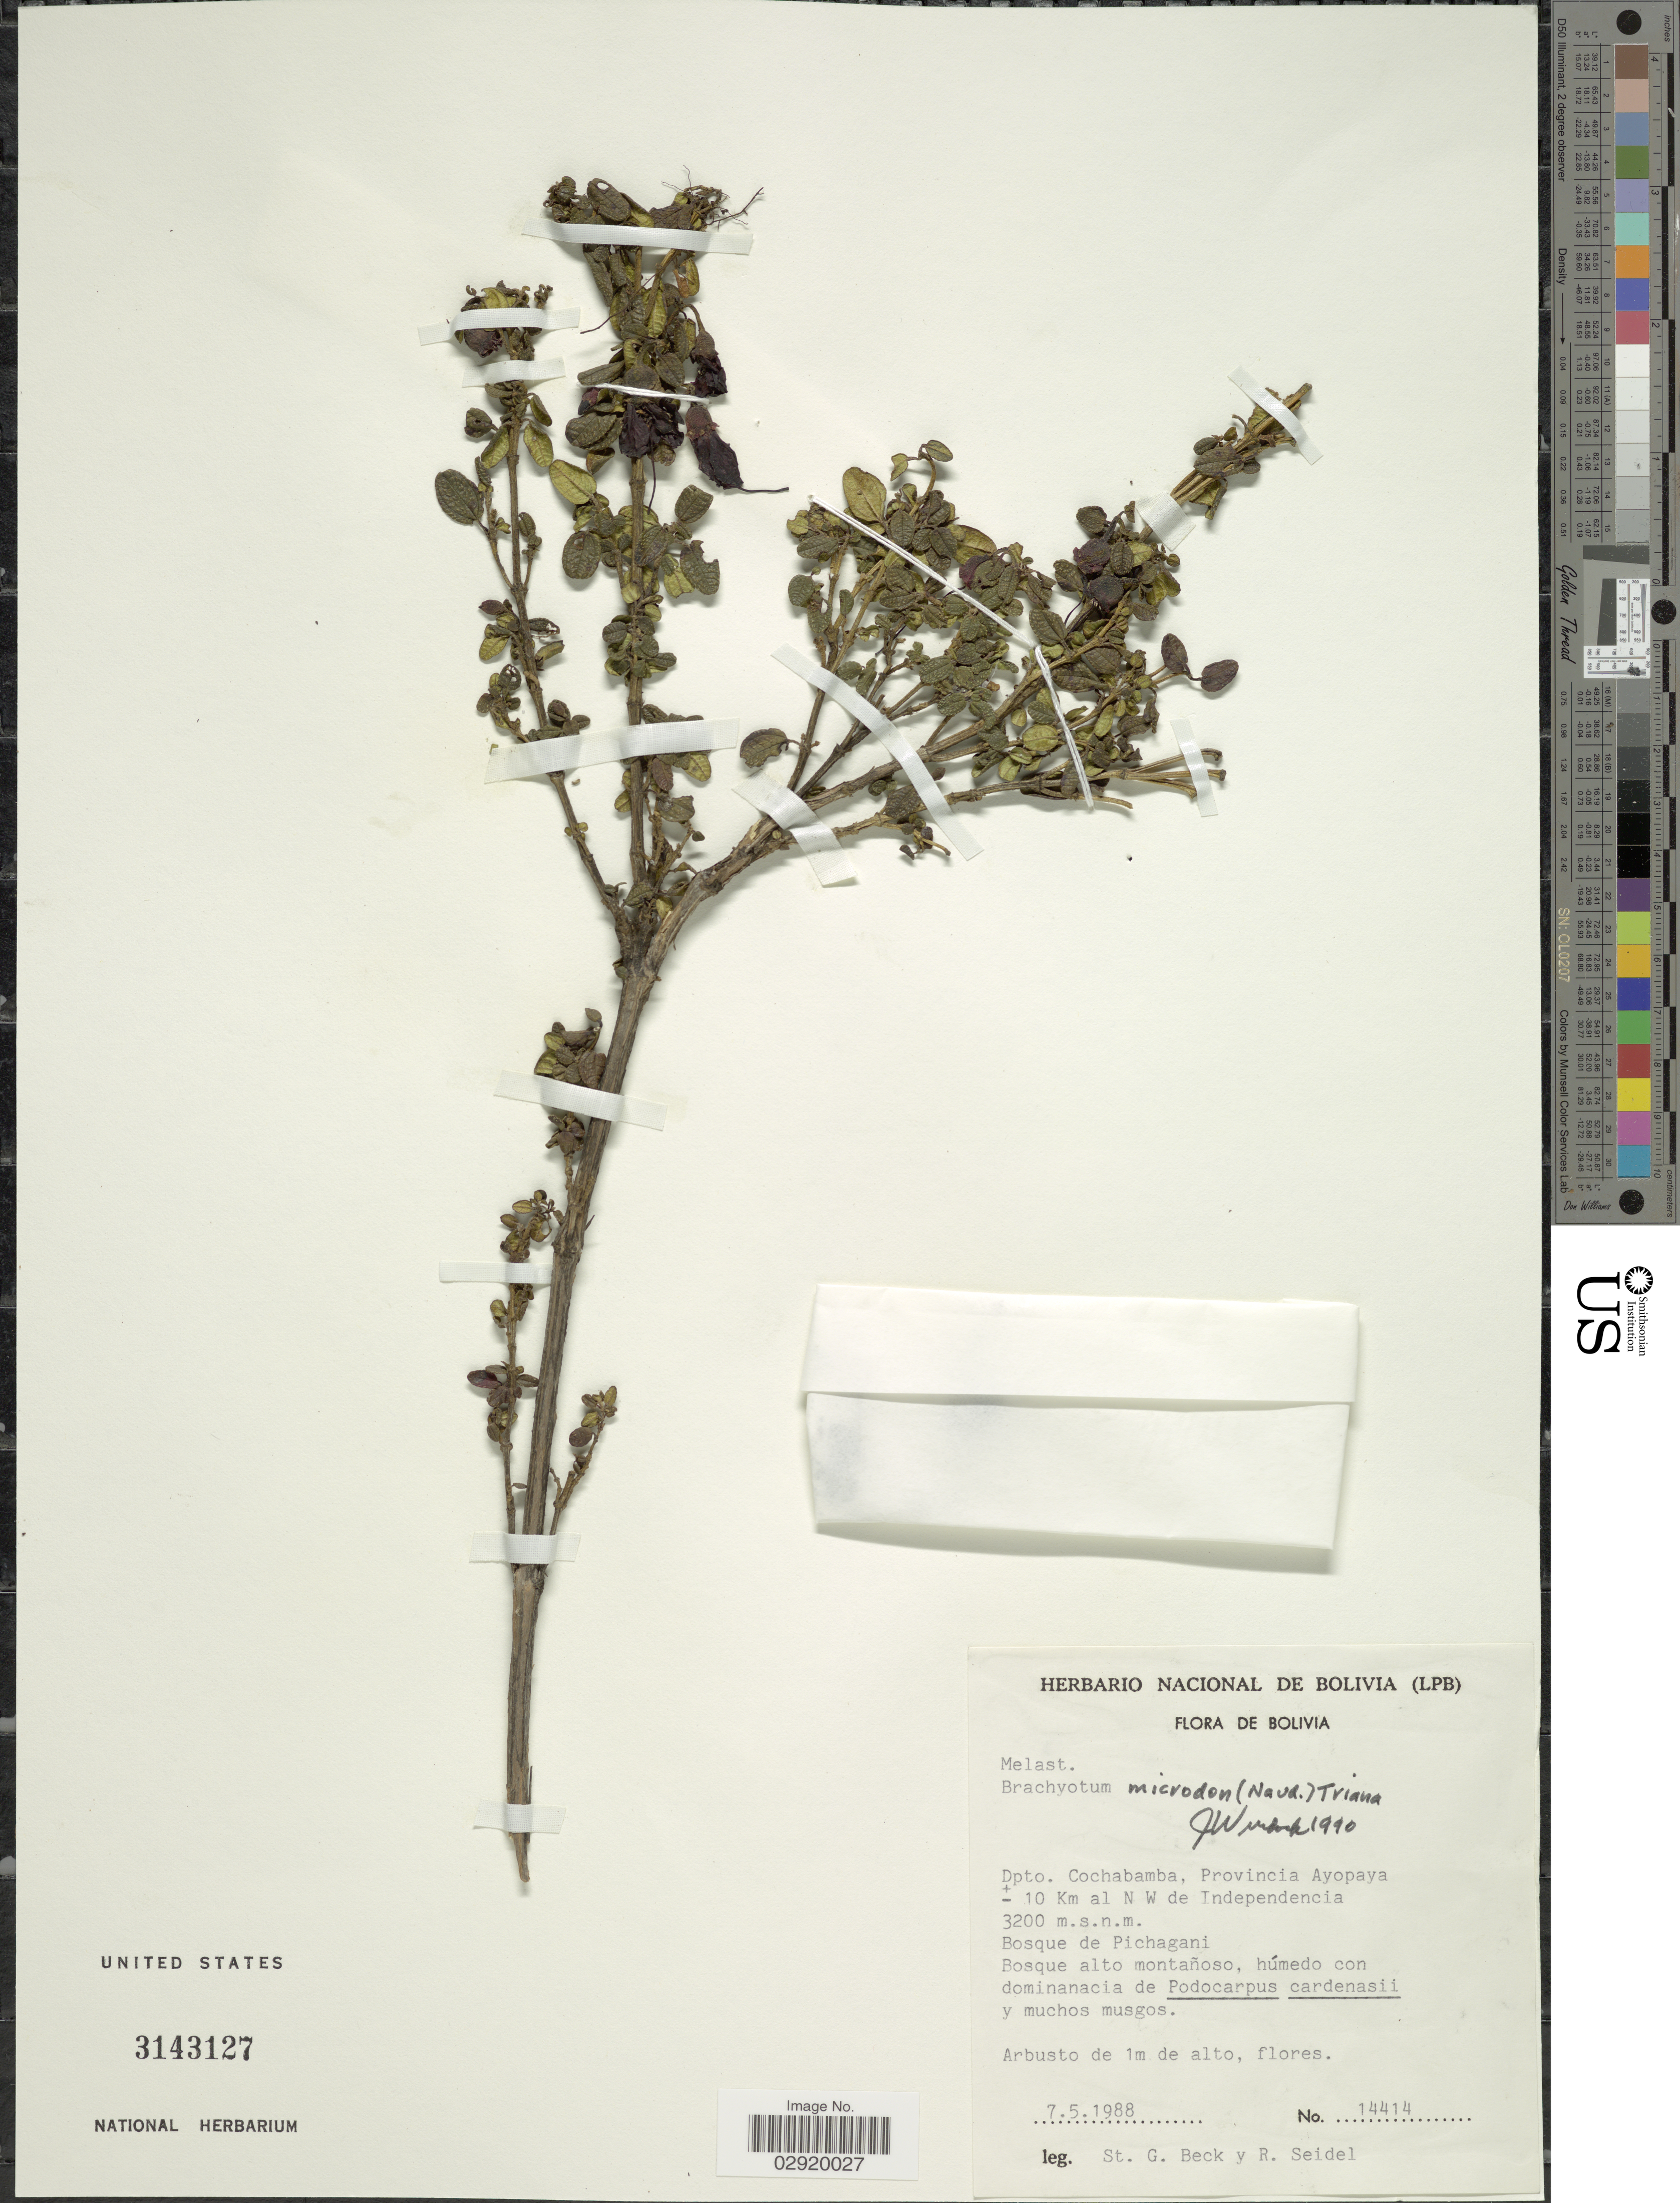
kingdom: Plantae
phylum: Tracheophyta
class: Magnoliopsida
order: Myrtales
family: Melastomataceae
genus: Brachyotum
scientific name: Brachyotum microdon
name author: (Naudin) Triana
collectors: S. G. Beck & R. Seidel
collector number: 14414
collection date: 1988-05-07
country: Bolivia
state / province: Cochabamba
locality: Dpto. Cochabamba, Provincia Ayopaya ± 10 Km al N W de Independencia . Bosque de Pichagani.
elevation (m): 3200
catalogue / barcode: US 3143127